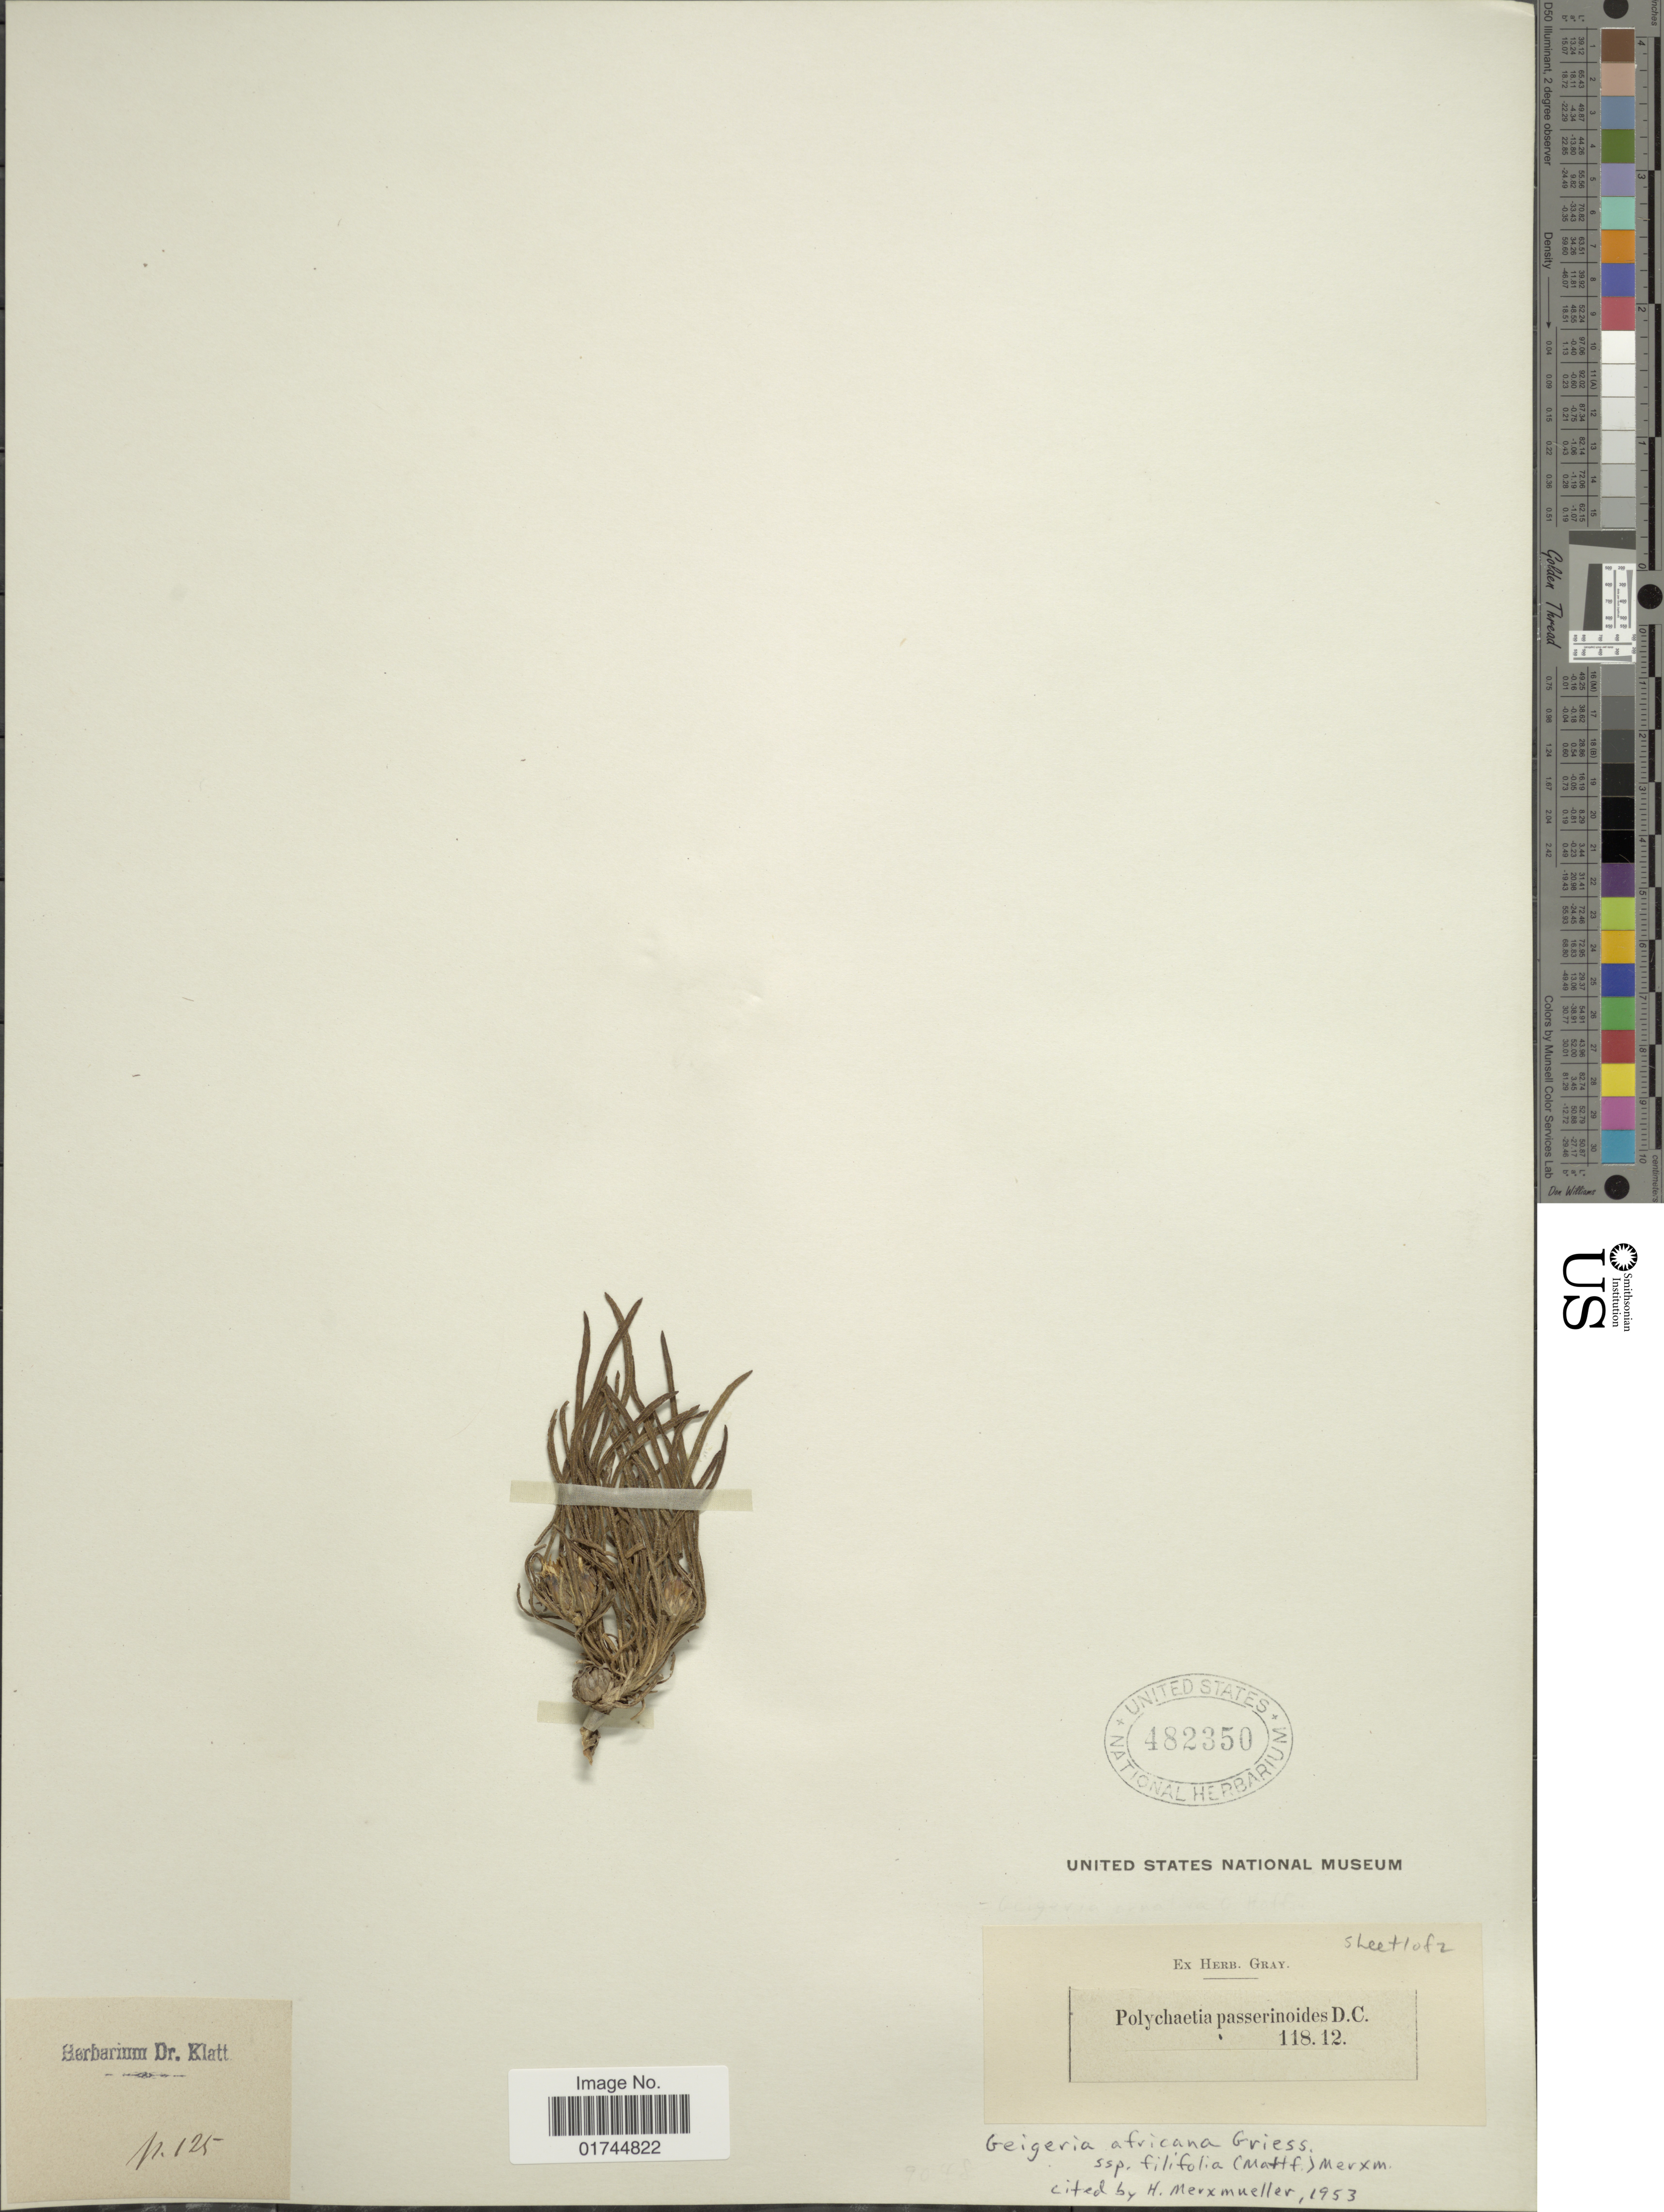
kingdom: Plantae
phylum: Tracheophyta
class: Magnoliopsida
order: Asterales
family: Asteraceae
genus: Geigeria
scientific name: Geigeria africana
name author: Griess.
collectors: ex herb. Gray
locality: Africana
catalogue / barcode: US 482350